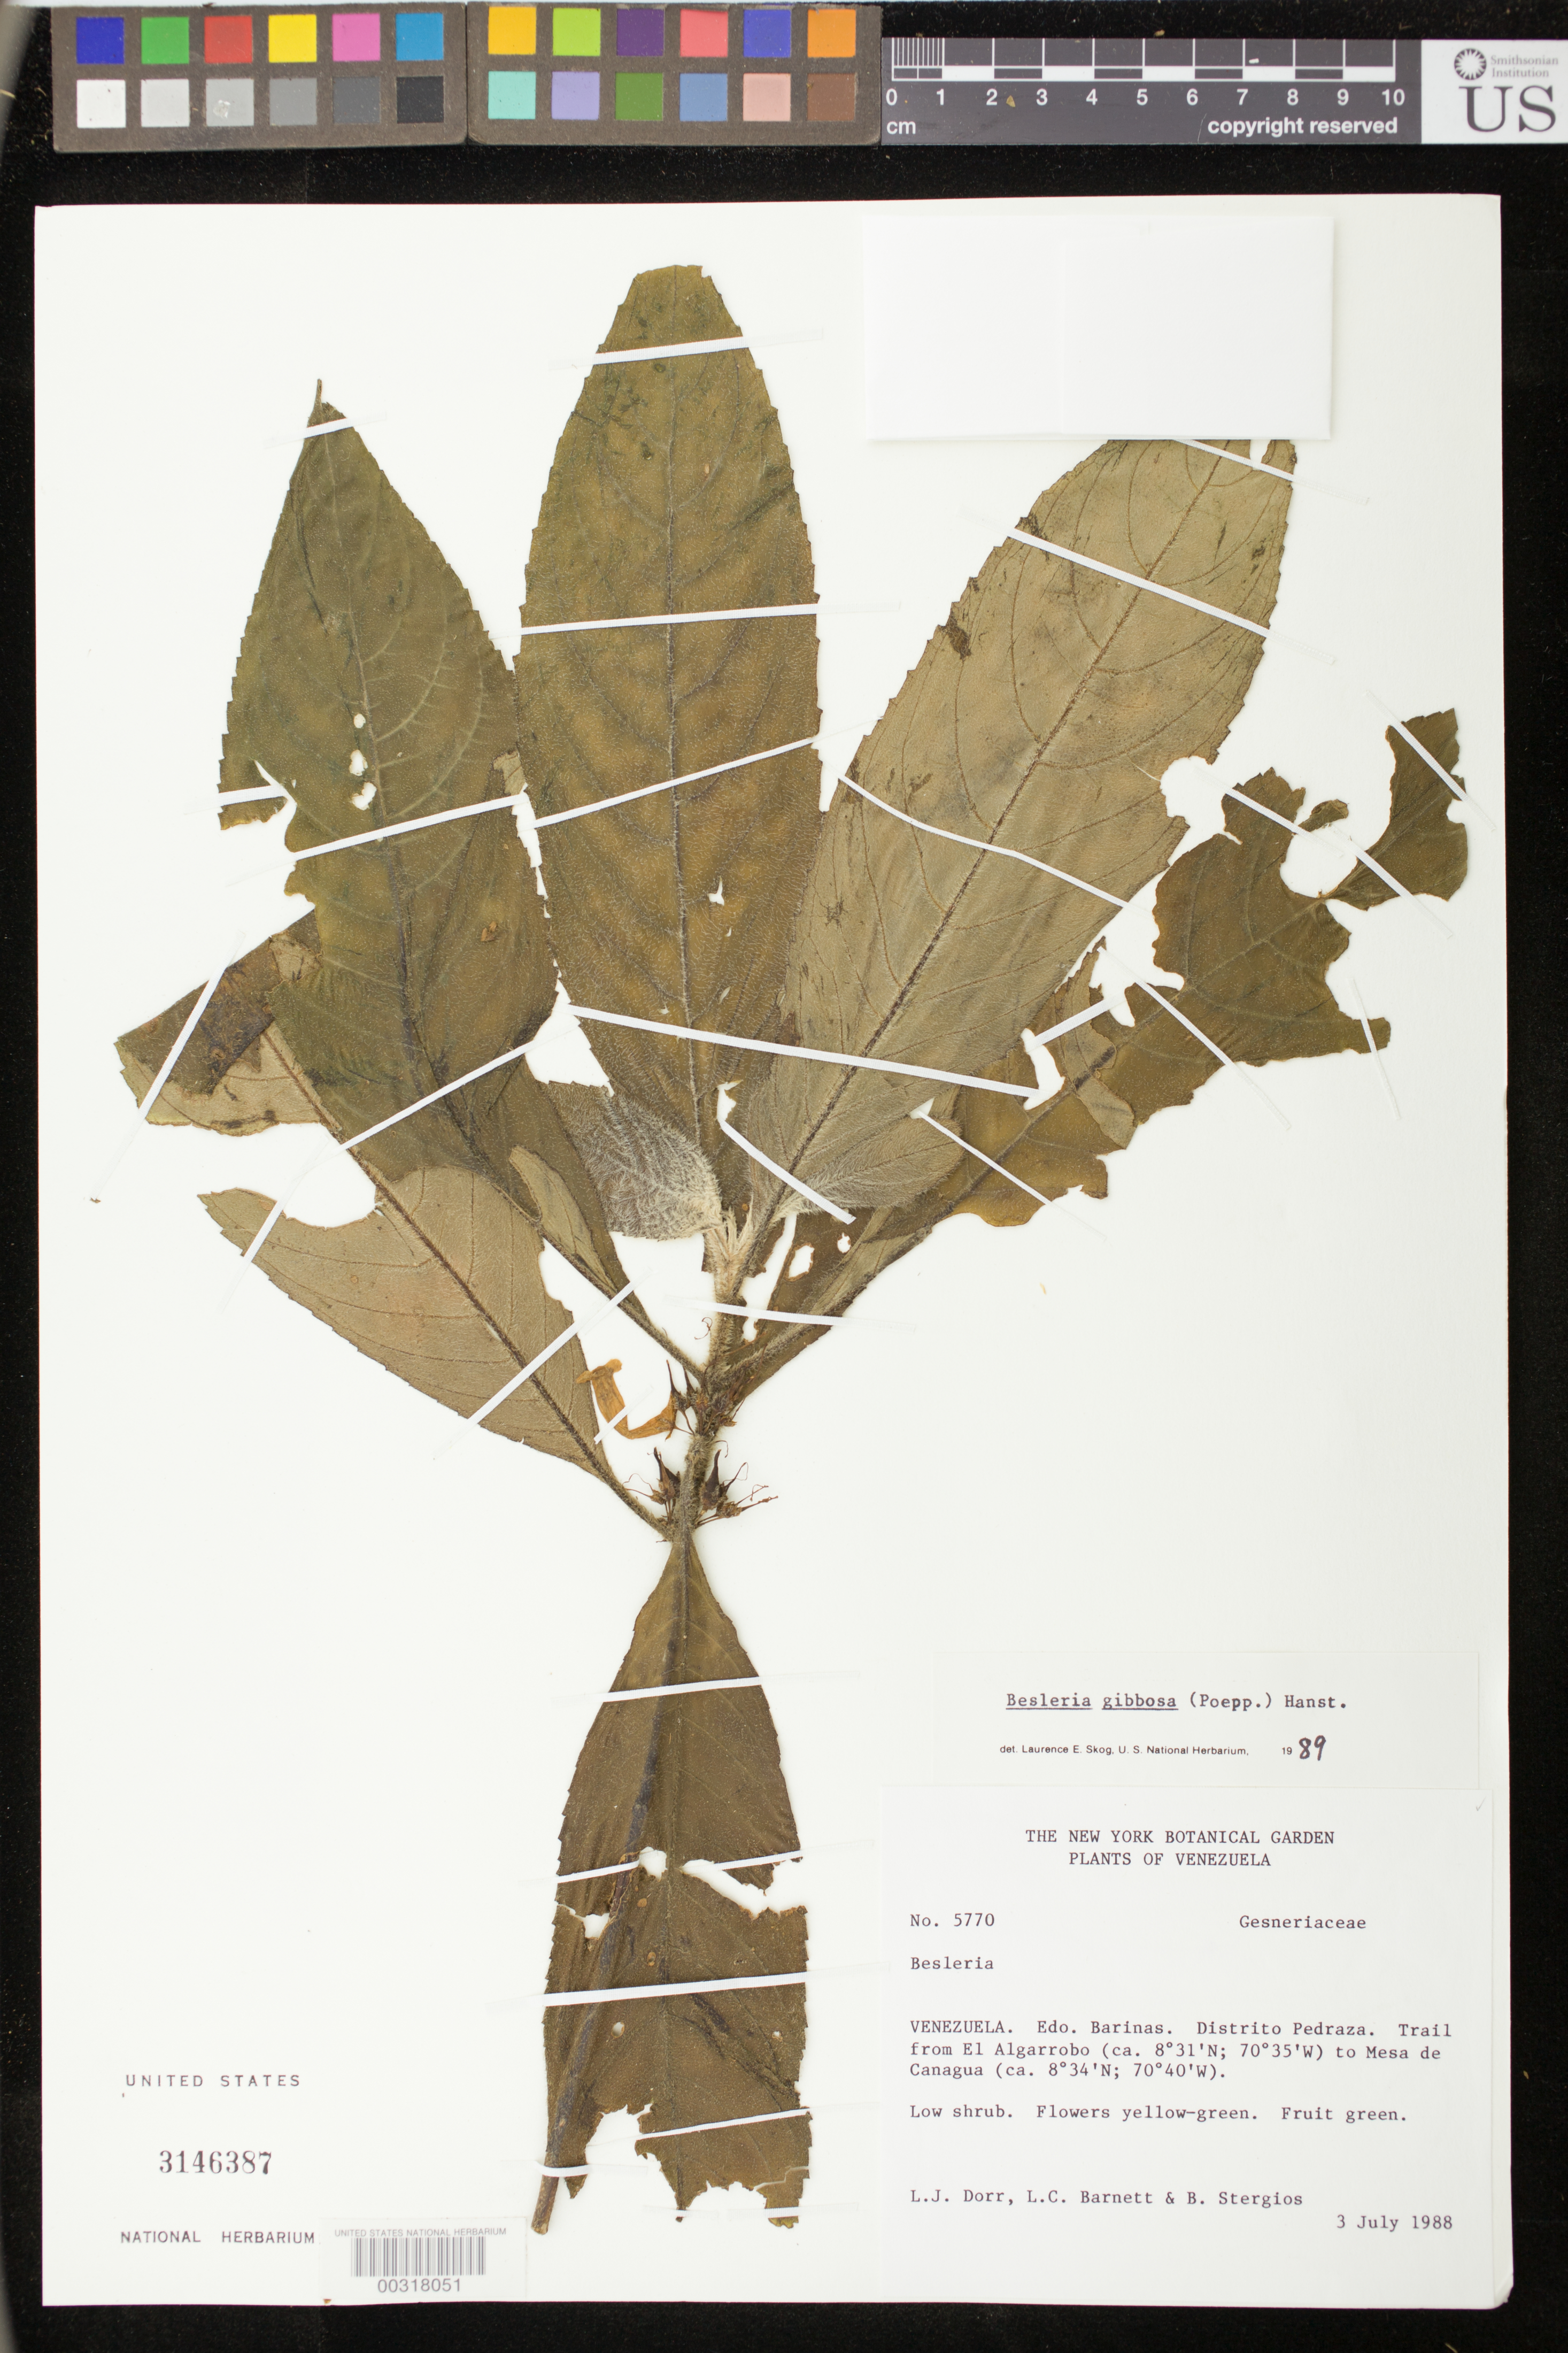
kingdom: Plantae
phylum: Tracheophyta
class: Magnoliopsida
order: Lamiales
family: Gesneriaceae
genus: Besleria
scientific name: Besleria gibbosa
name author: (Poepp.) Hanst.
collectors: L. J. Dorr, L. C. Barnett & B. G. Stergios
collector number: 5770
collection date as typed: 03 Jul 1988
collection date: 1988-07-03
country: Venezuela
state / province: Barinas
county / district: Pedraza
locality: Trail from el Algarrobo to Mesa de Canagua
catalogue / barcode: US 3146387